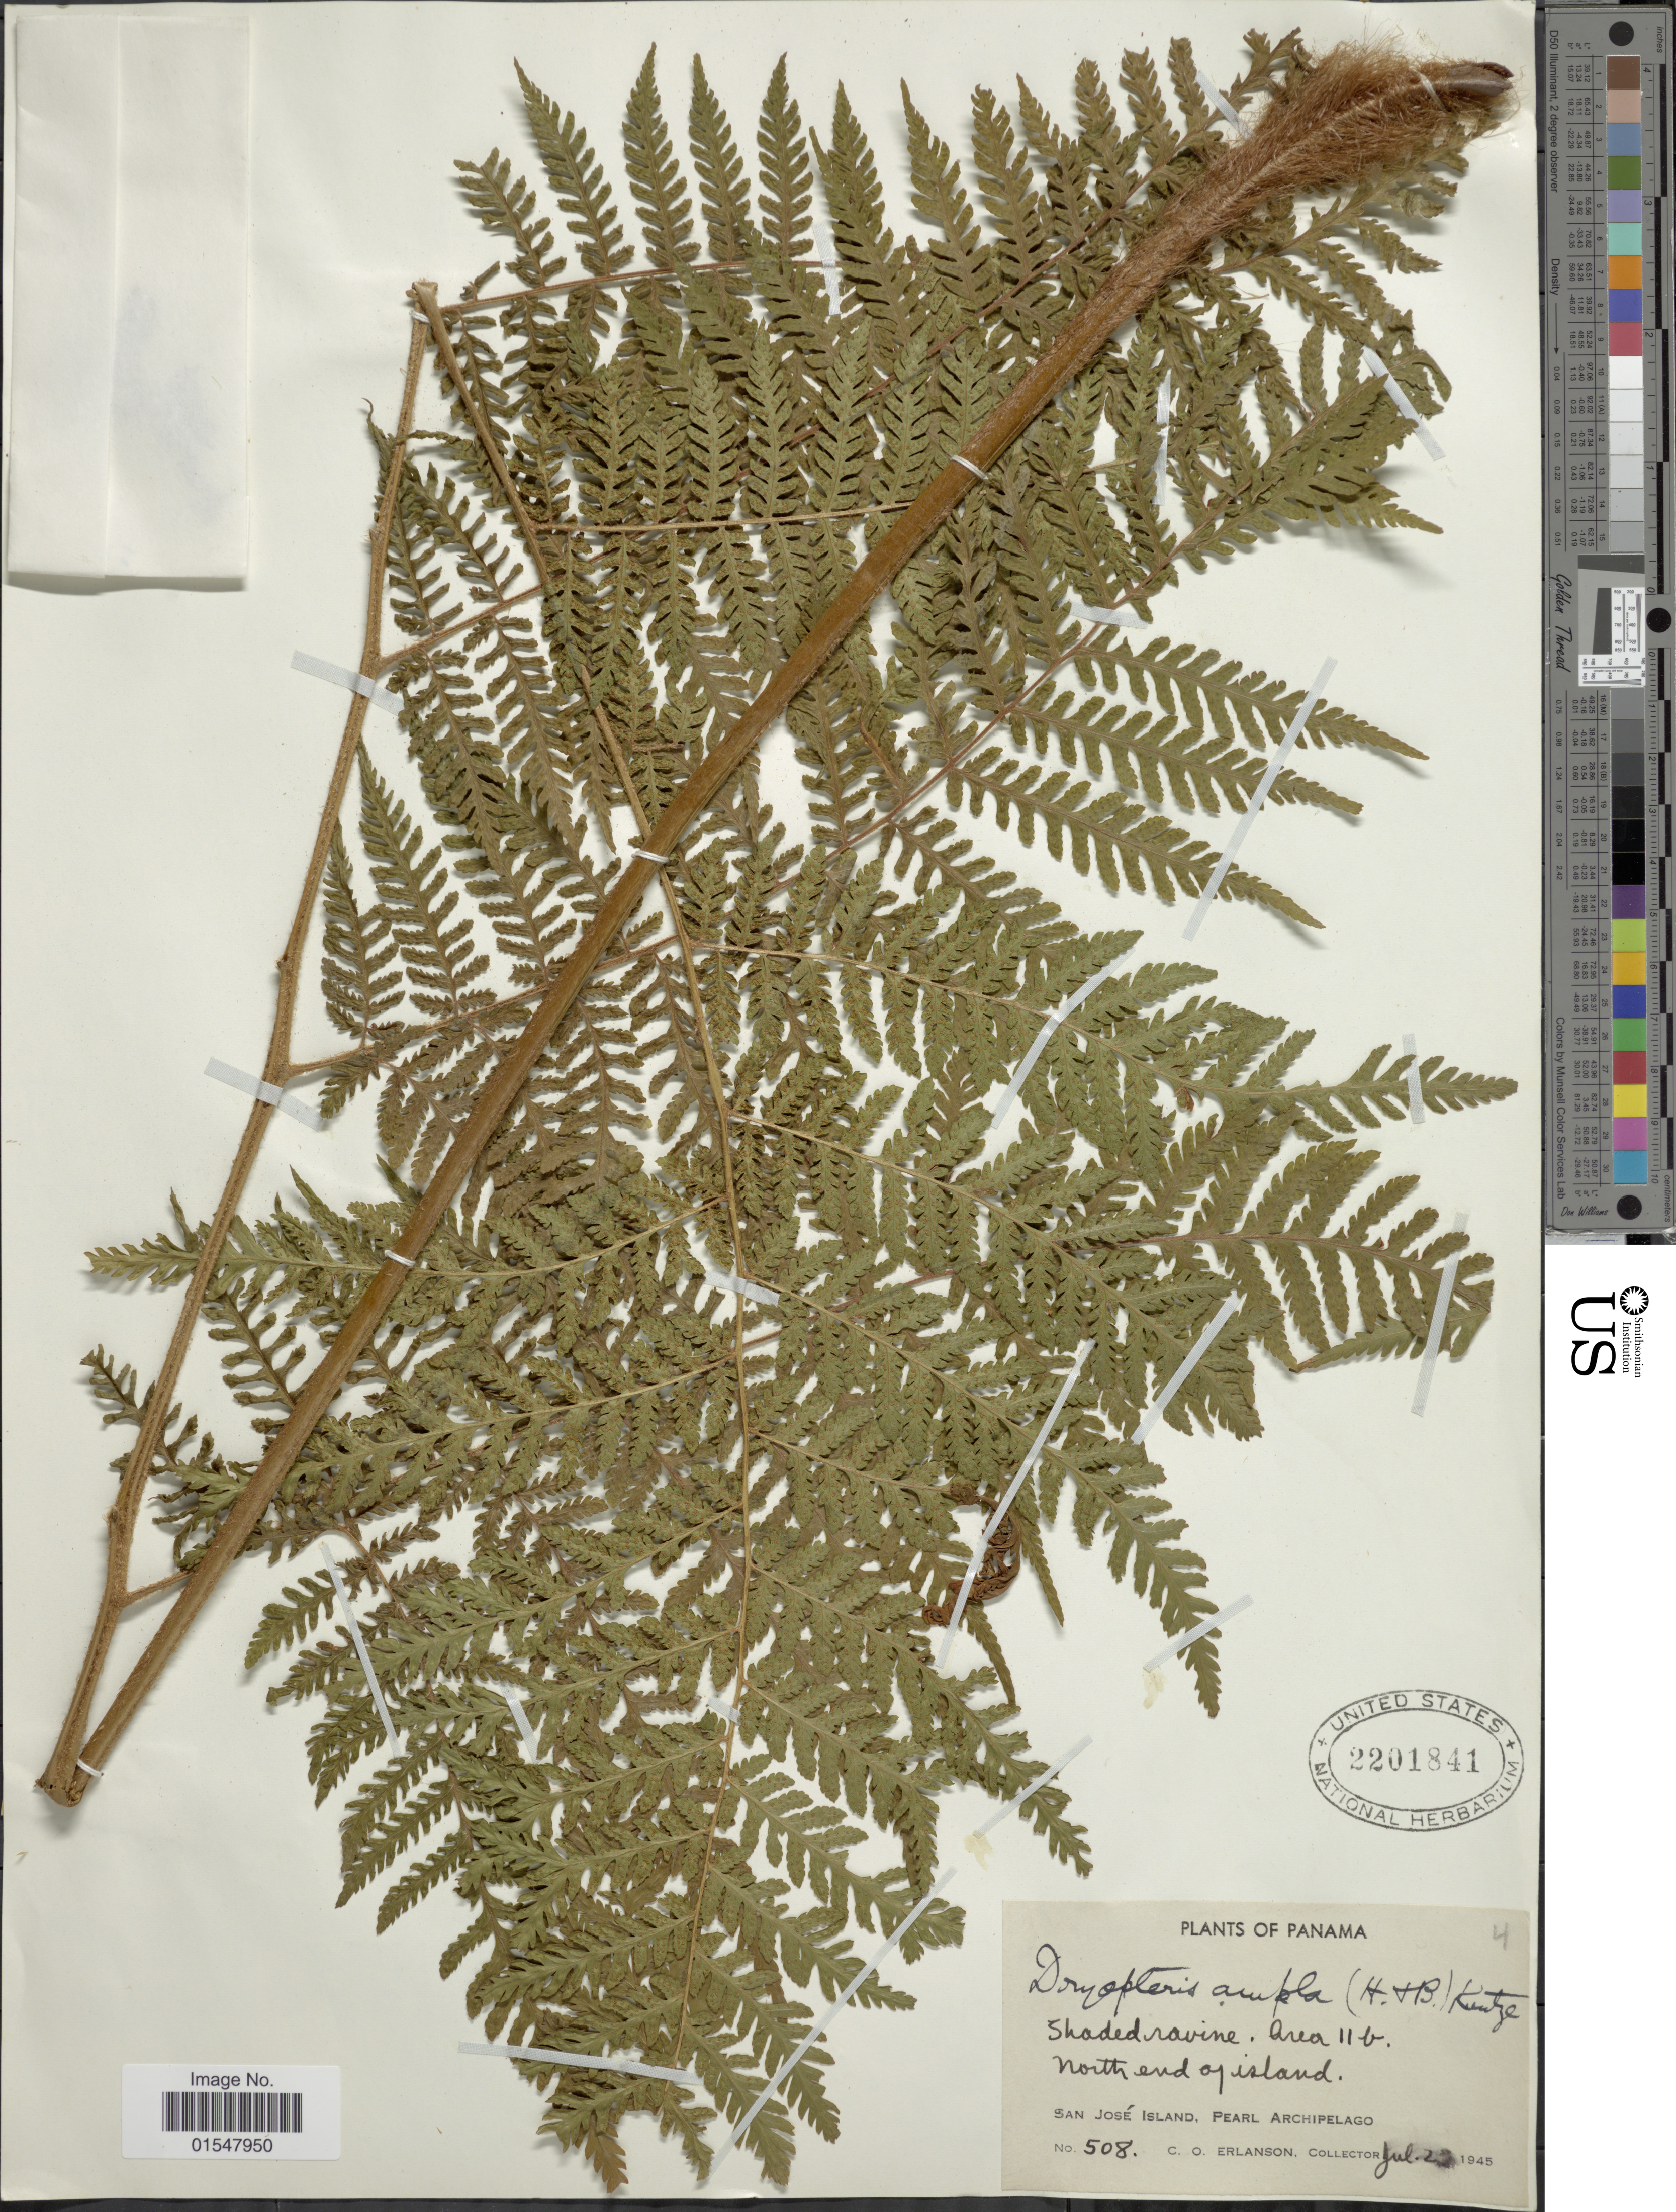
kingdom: Plantae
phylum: Tracheophyta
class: Polypodiopsida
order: Polypodiales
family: Dryopteridaceae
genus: Ctenitis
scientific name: Ctenitis sloanei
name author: (Poepp. ex Spreng.) C.V. Morton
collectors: C. O. Erlanson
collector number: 508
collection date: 1945-07-02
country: Panama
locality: North end of Island, San José Island, Pearl Archipelago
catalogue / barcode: US 2201841